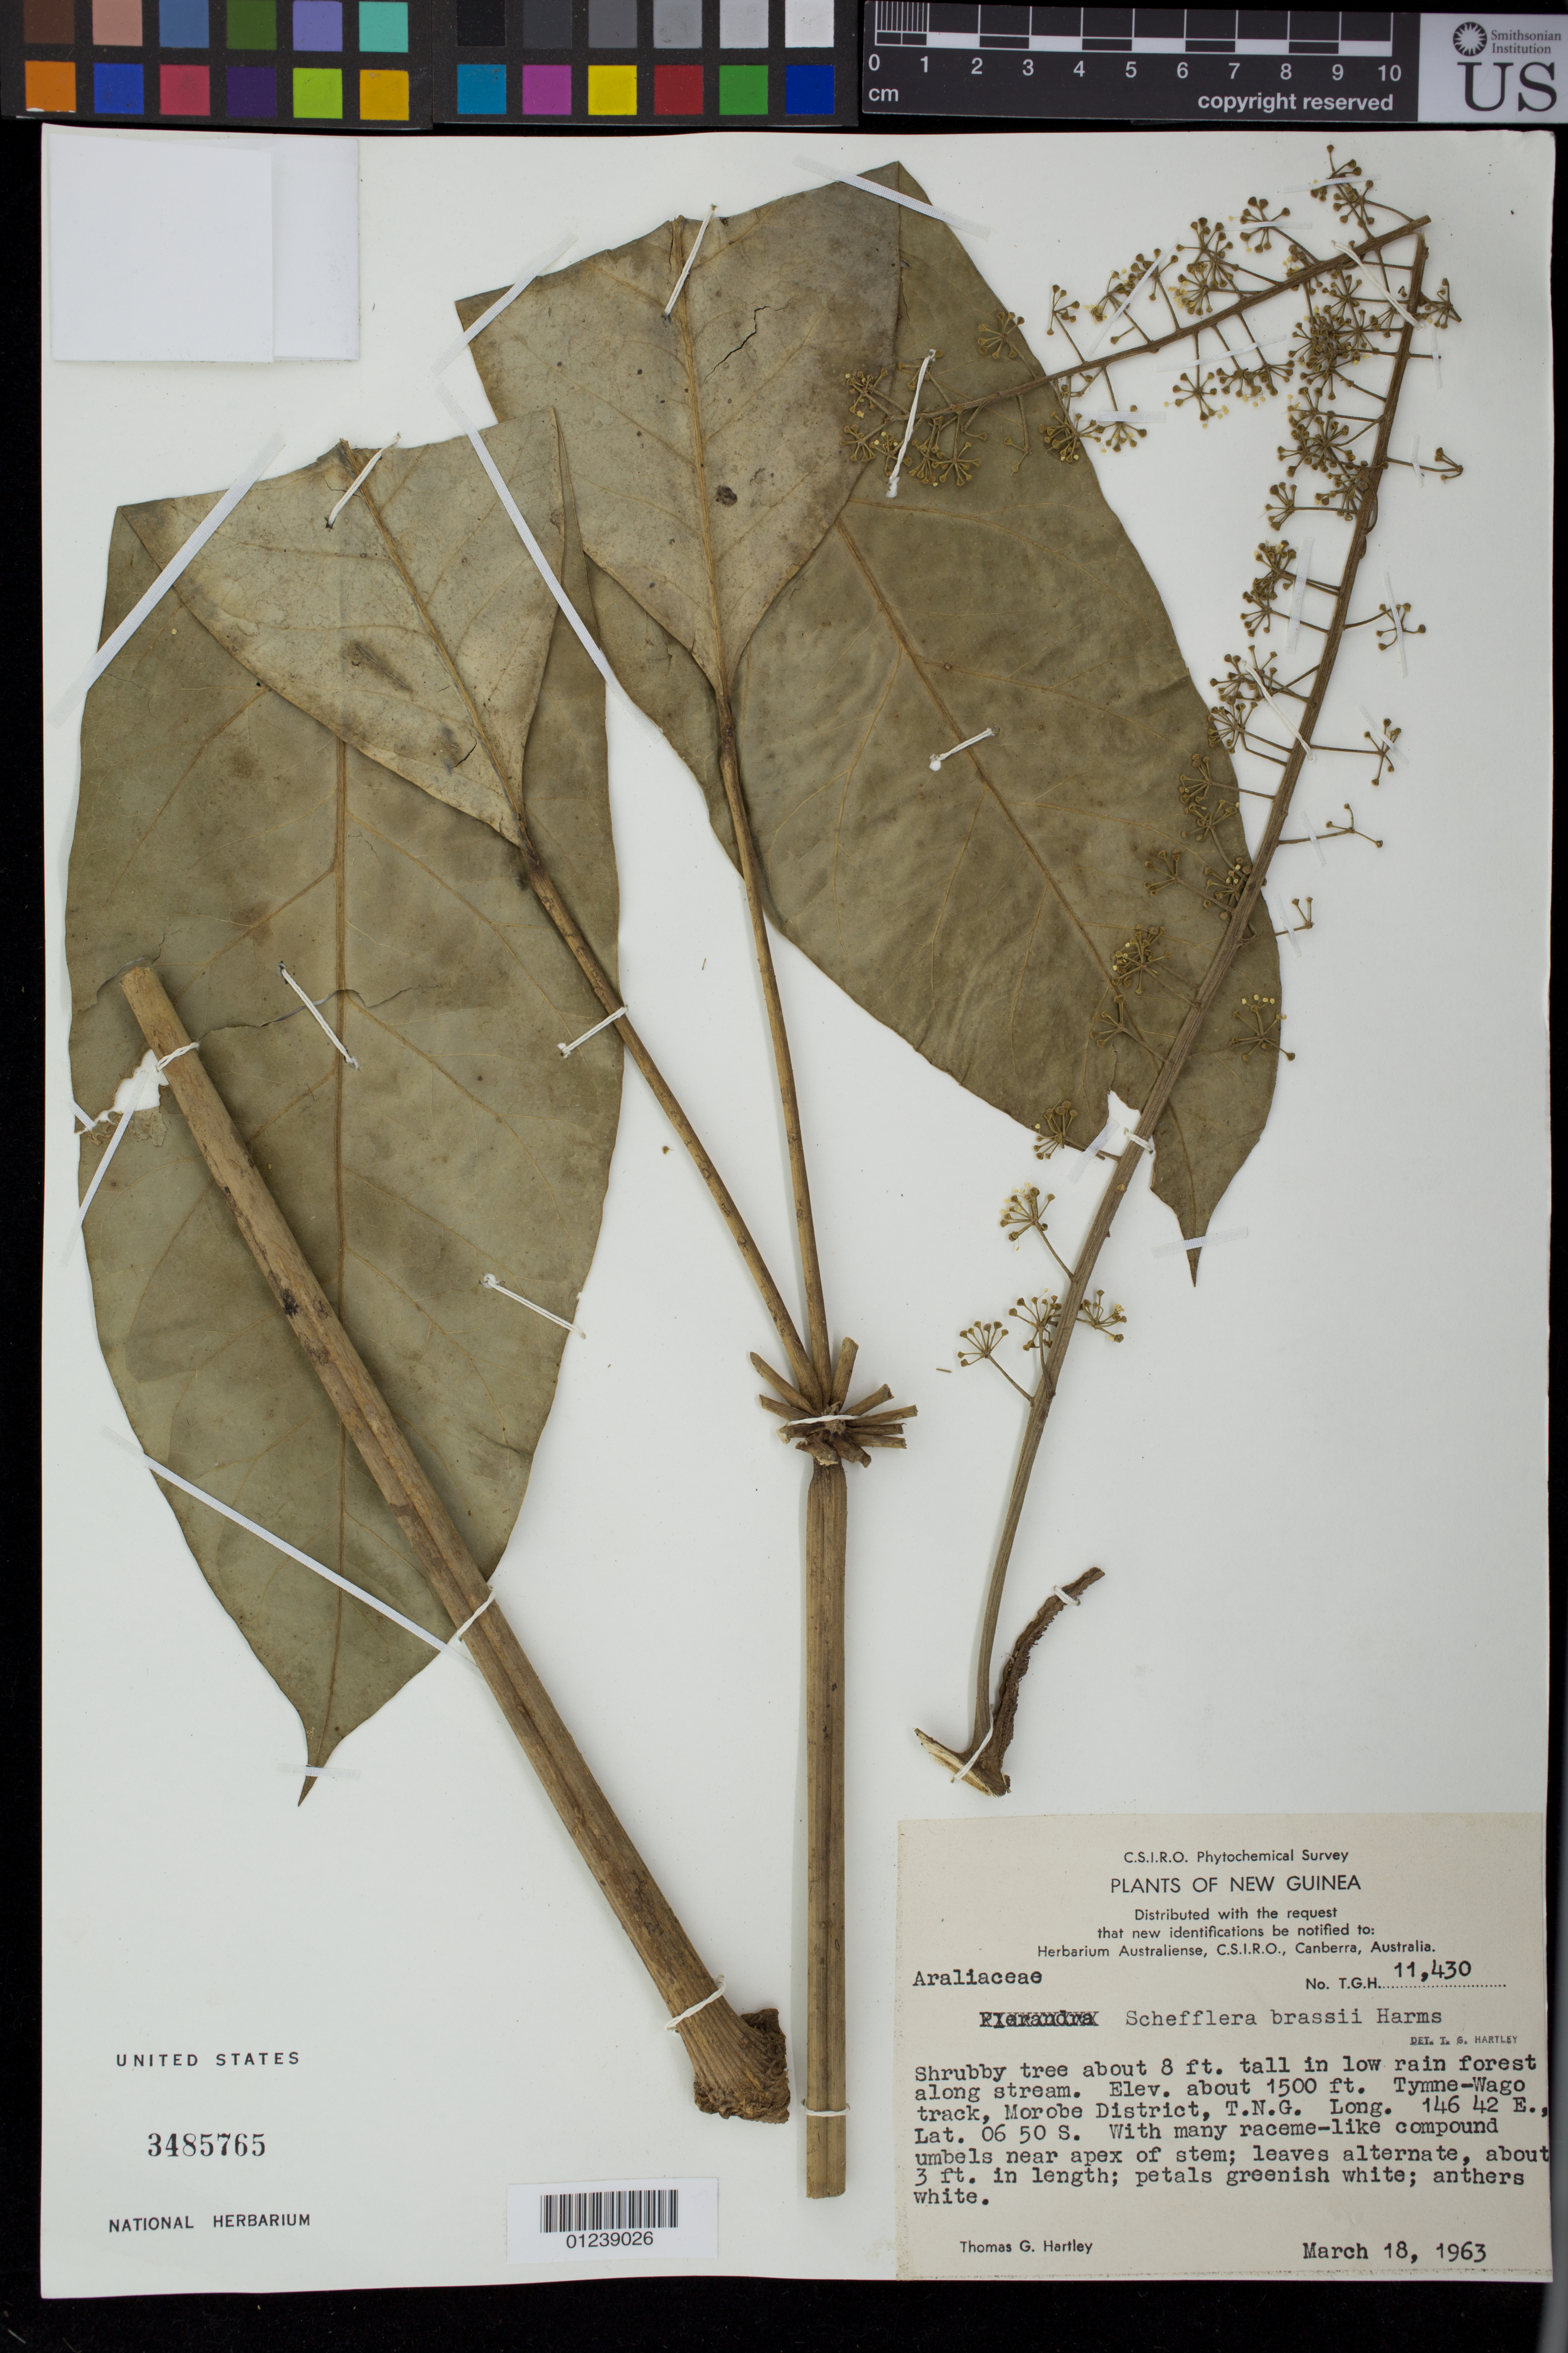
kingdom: Plantae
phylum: Tracheophyta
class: Magnoliopsida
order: Apiales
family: Araliaceae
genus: Heptapleurum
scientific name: Heptapleurum brassii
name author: (Harms) Lowry & G. M. Plunkett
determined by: Wagner, W. L., (BOT), Smithsonian Institution - National Museum of Natural History (UNITED STATES)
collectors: T. G. Hartley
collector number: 11430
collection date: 1963-03-18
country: Papua New Guinea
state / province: Morobe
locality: Low rain forest along stream.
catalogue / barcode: US 3485765